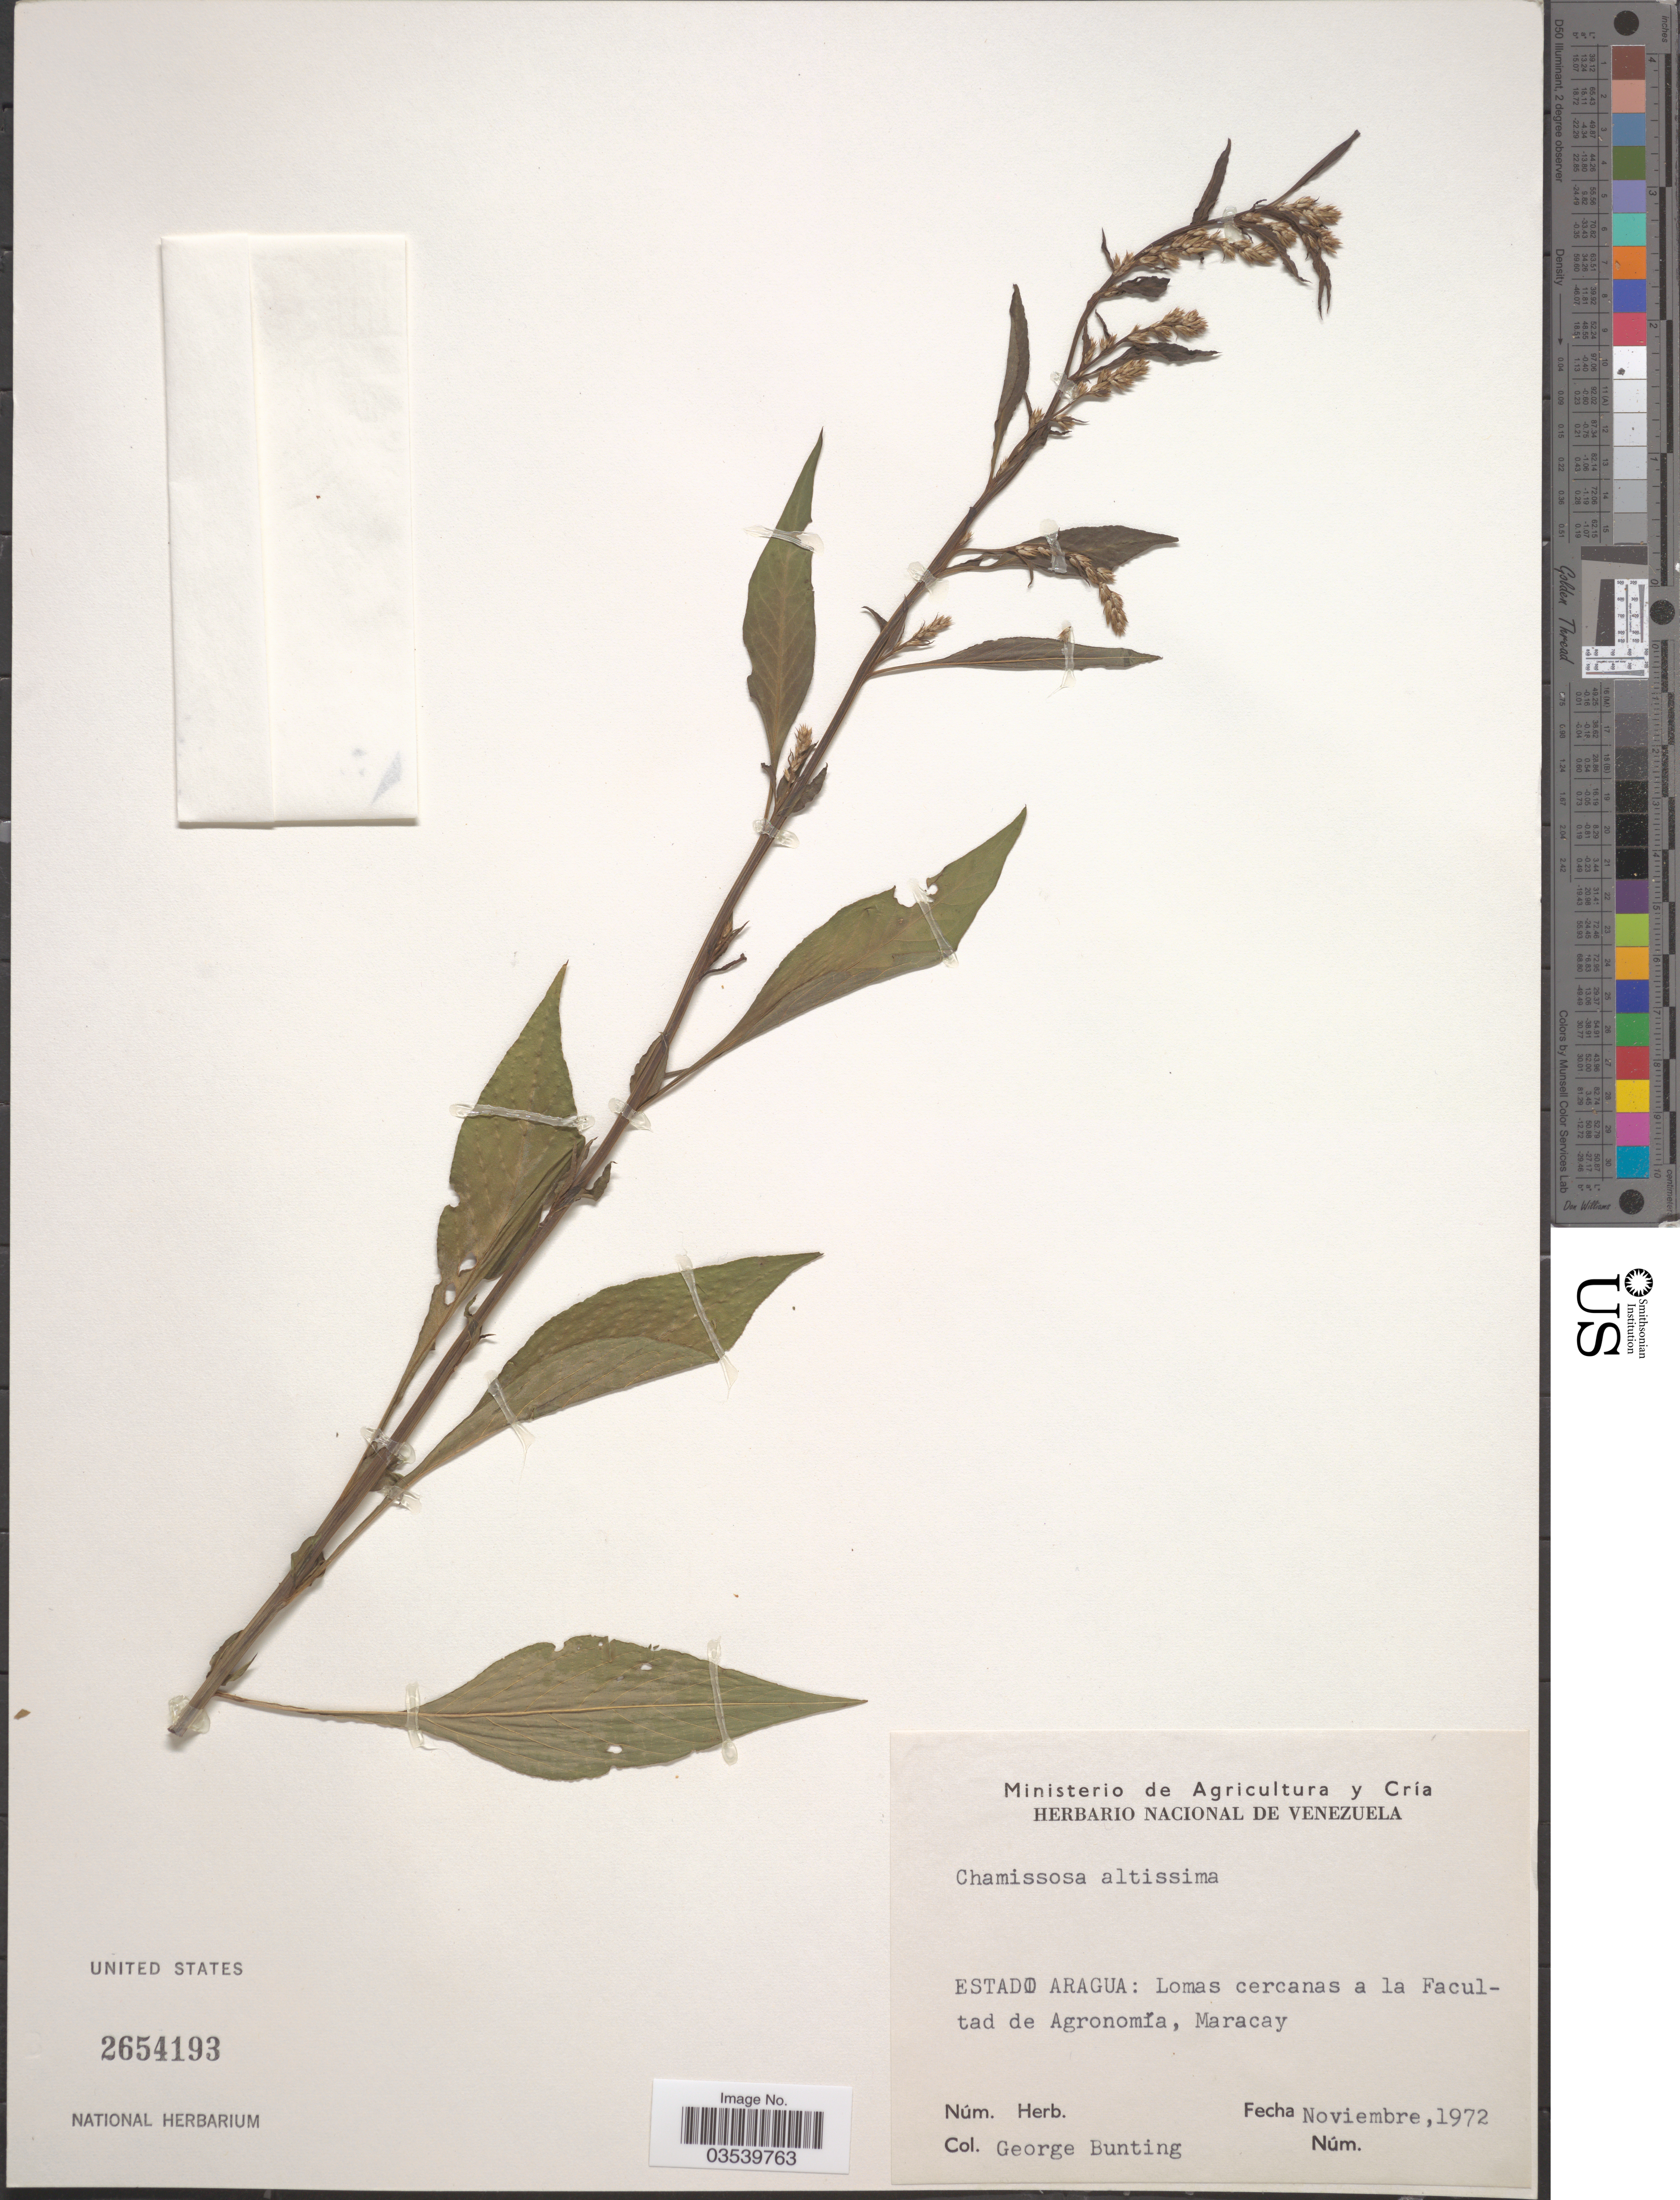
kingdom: Plantae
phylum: Tracheophyta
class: Magnoliopsida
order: Caryophyllales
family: Amaranthaceae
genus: Chamissoa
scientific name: Chamissoa altissima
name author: (Jacq.) Kunth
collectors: G. S. Bunting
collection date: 1972-11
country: Venezuela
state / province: Aragua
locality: Lomas cercanas a la Facultad de Agronomía, Maracay.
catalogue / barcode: US 2654193